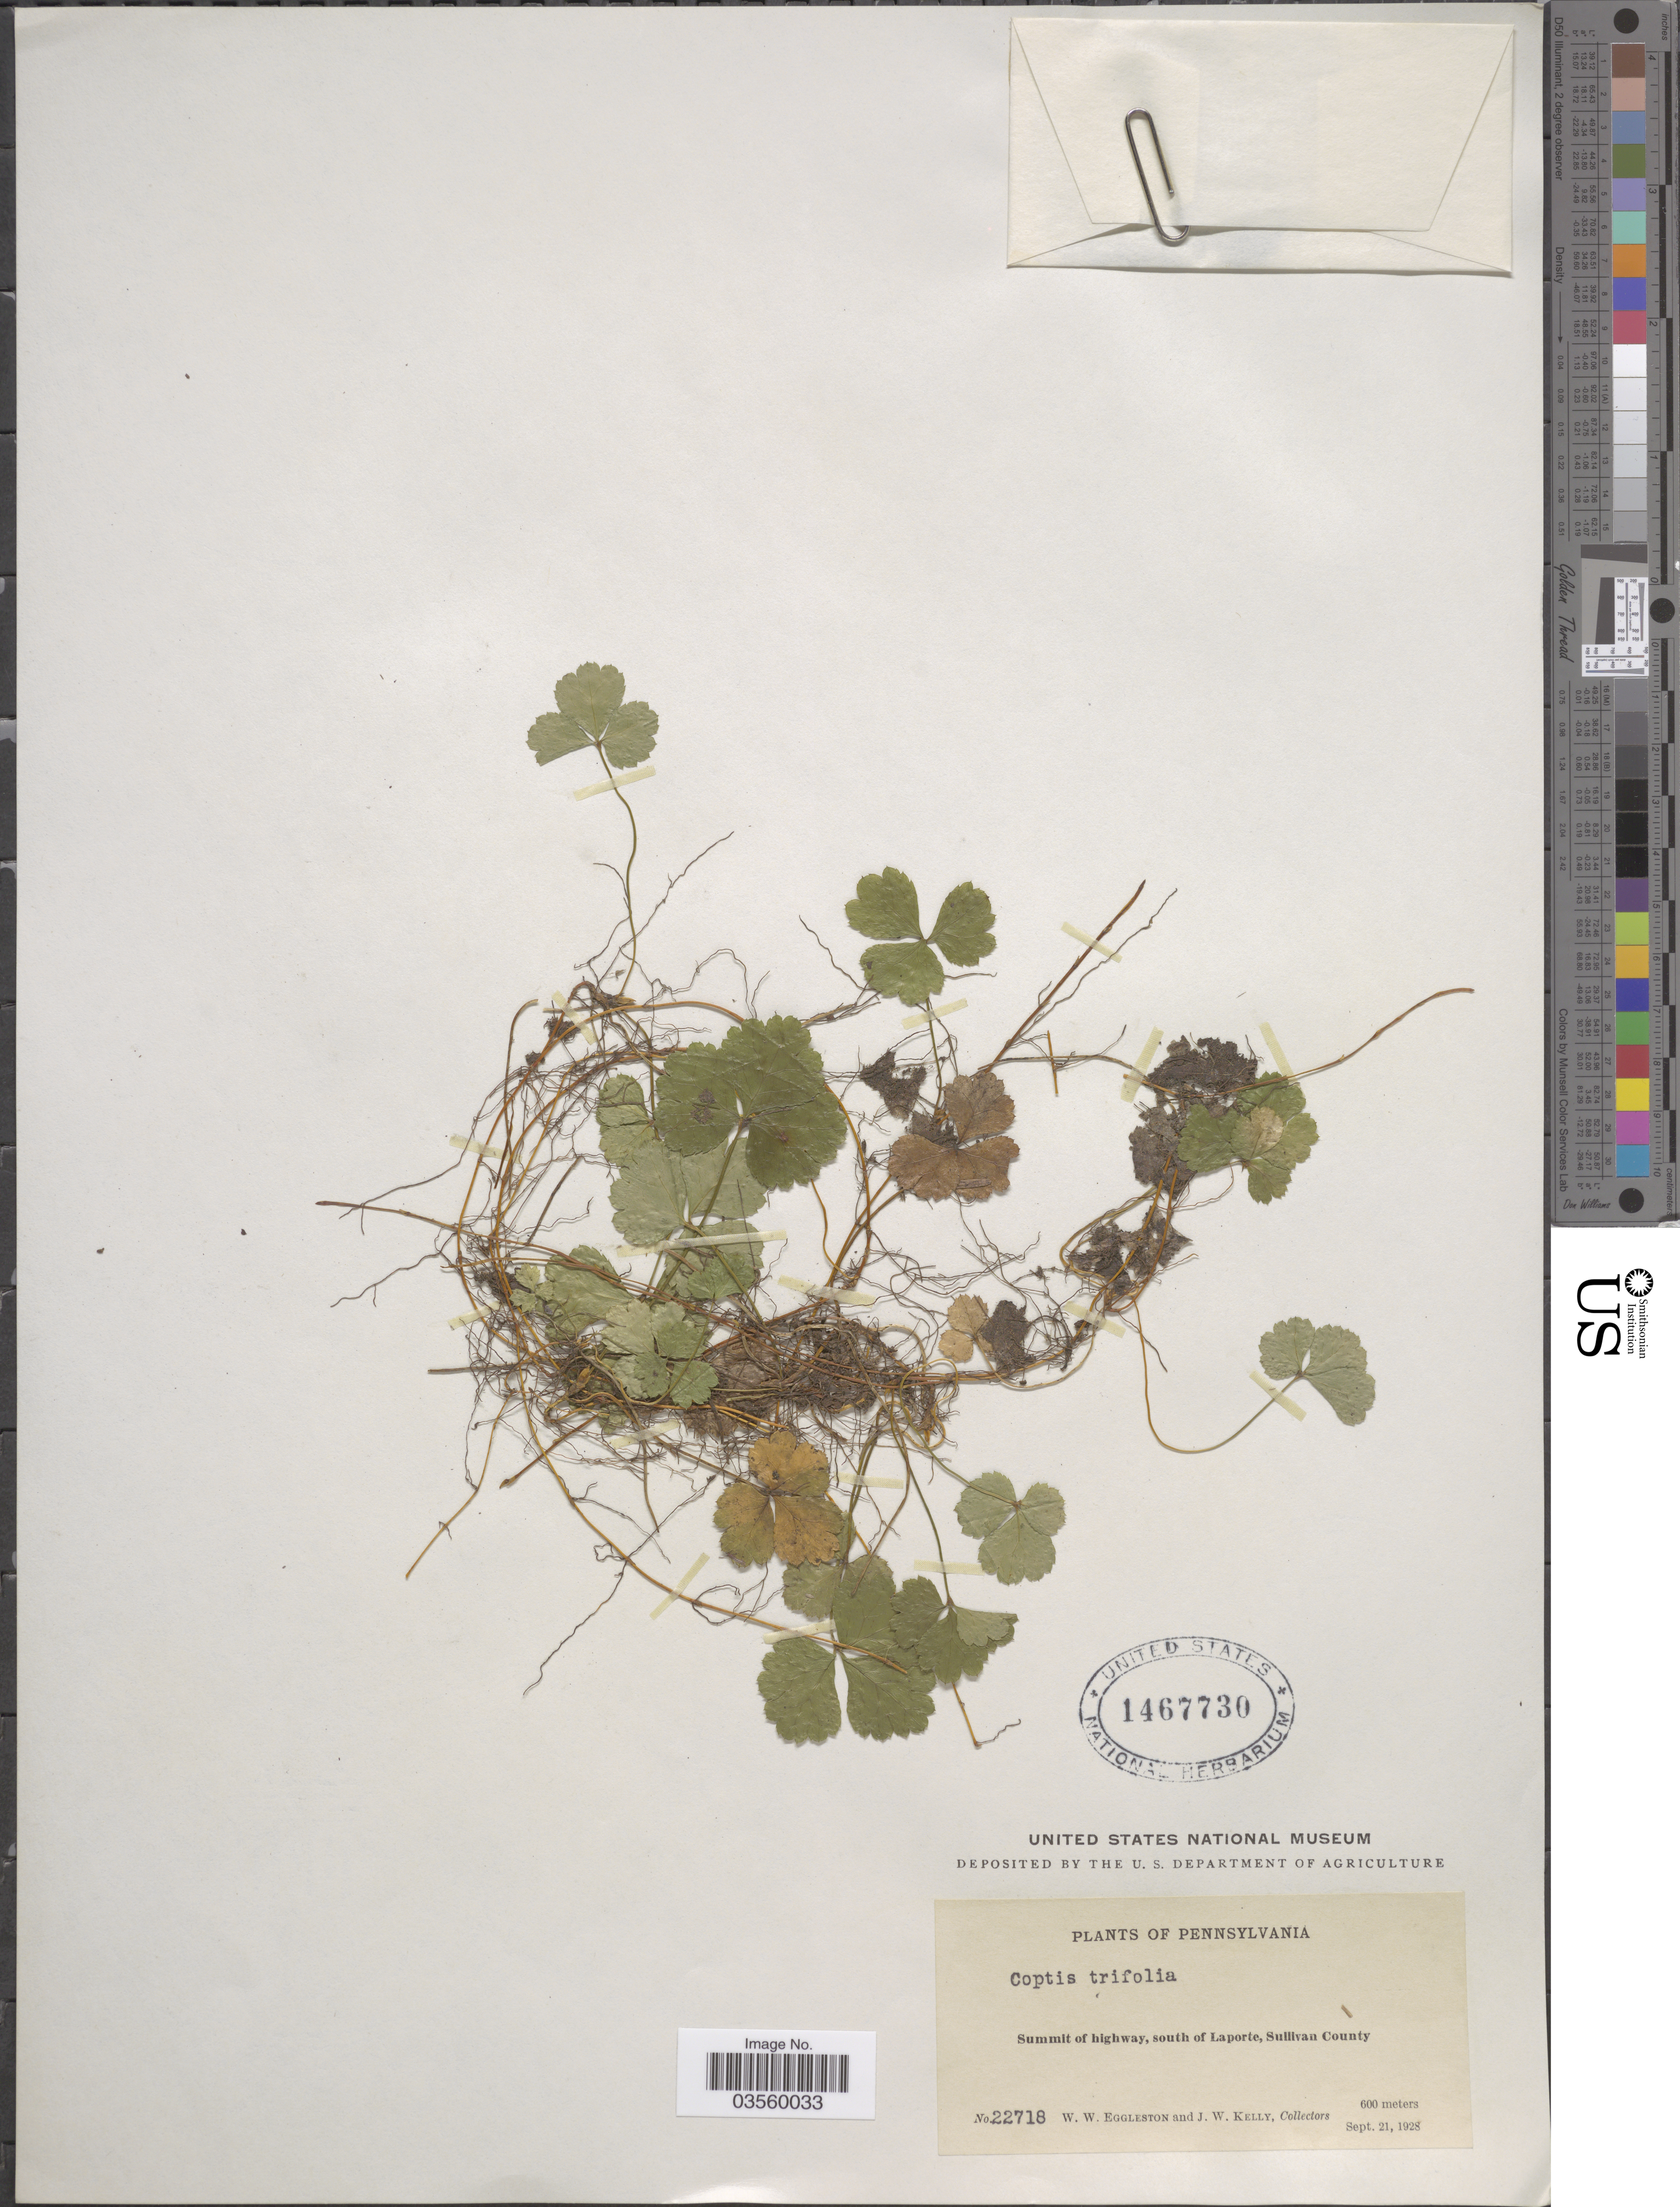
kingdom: Plantae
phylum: Tracheophyta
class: Magnoliopsida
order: Ranunculales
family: Ranunculaceae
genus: Coptis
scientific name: Coptis trifolia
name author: (L.) Salisb.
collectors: W. W. Eggleston & J. Kelly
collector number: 22718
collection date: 1928-09-21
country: United States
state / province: Pennsylvania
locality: Summit of highway, south of Laporte, Sullivan County.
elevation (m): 600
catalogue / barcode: US 1467730